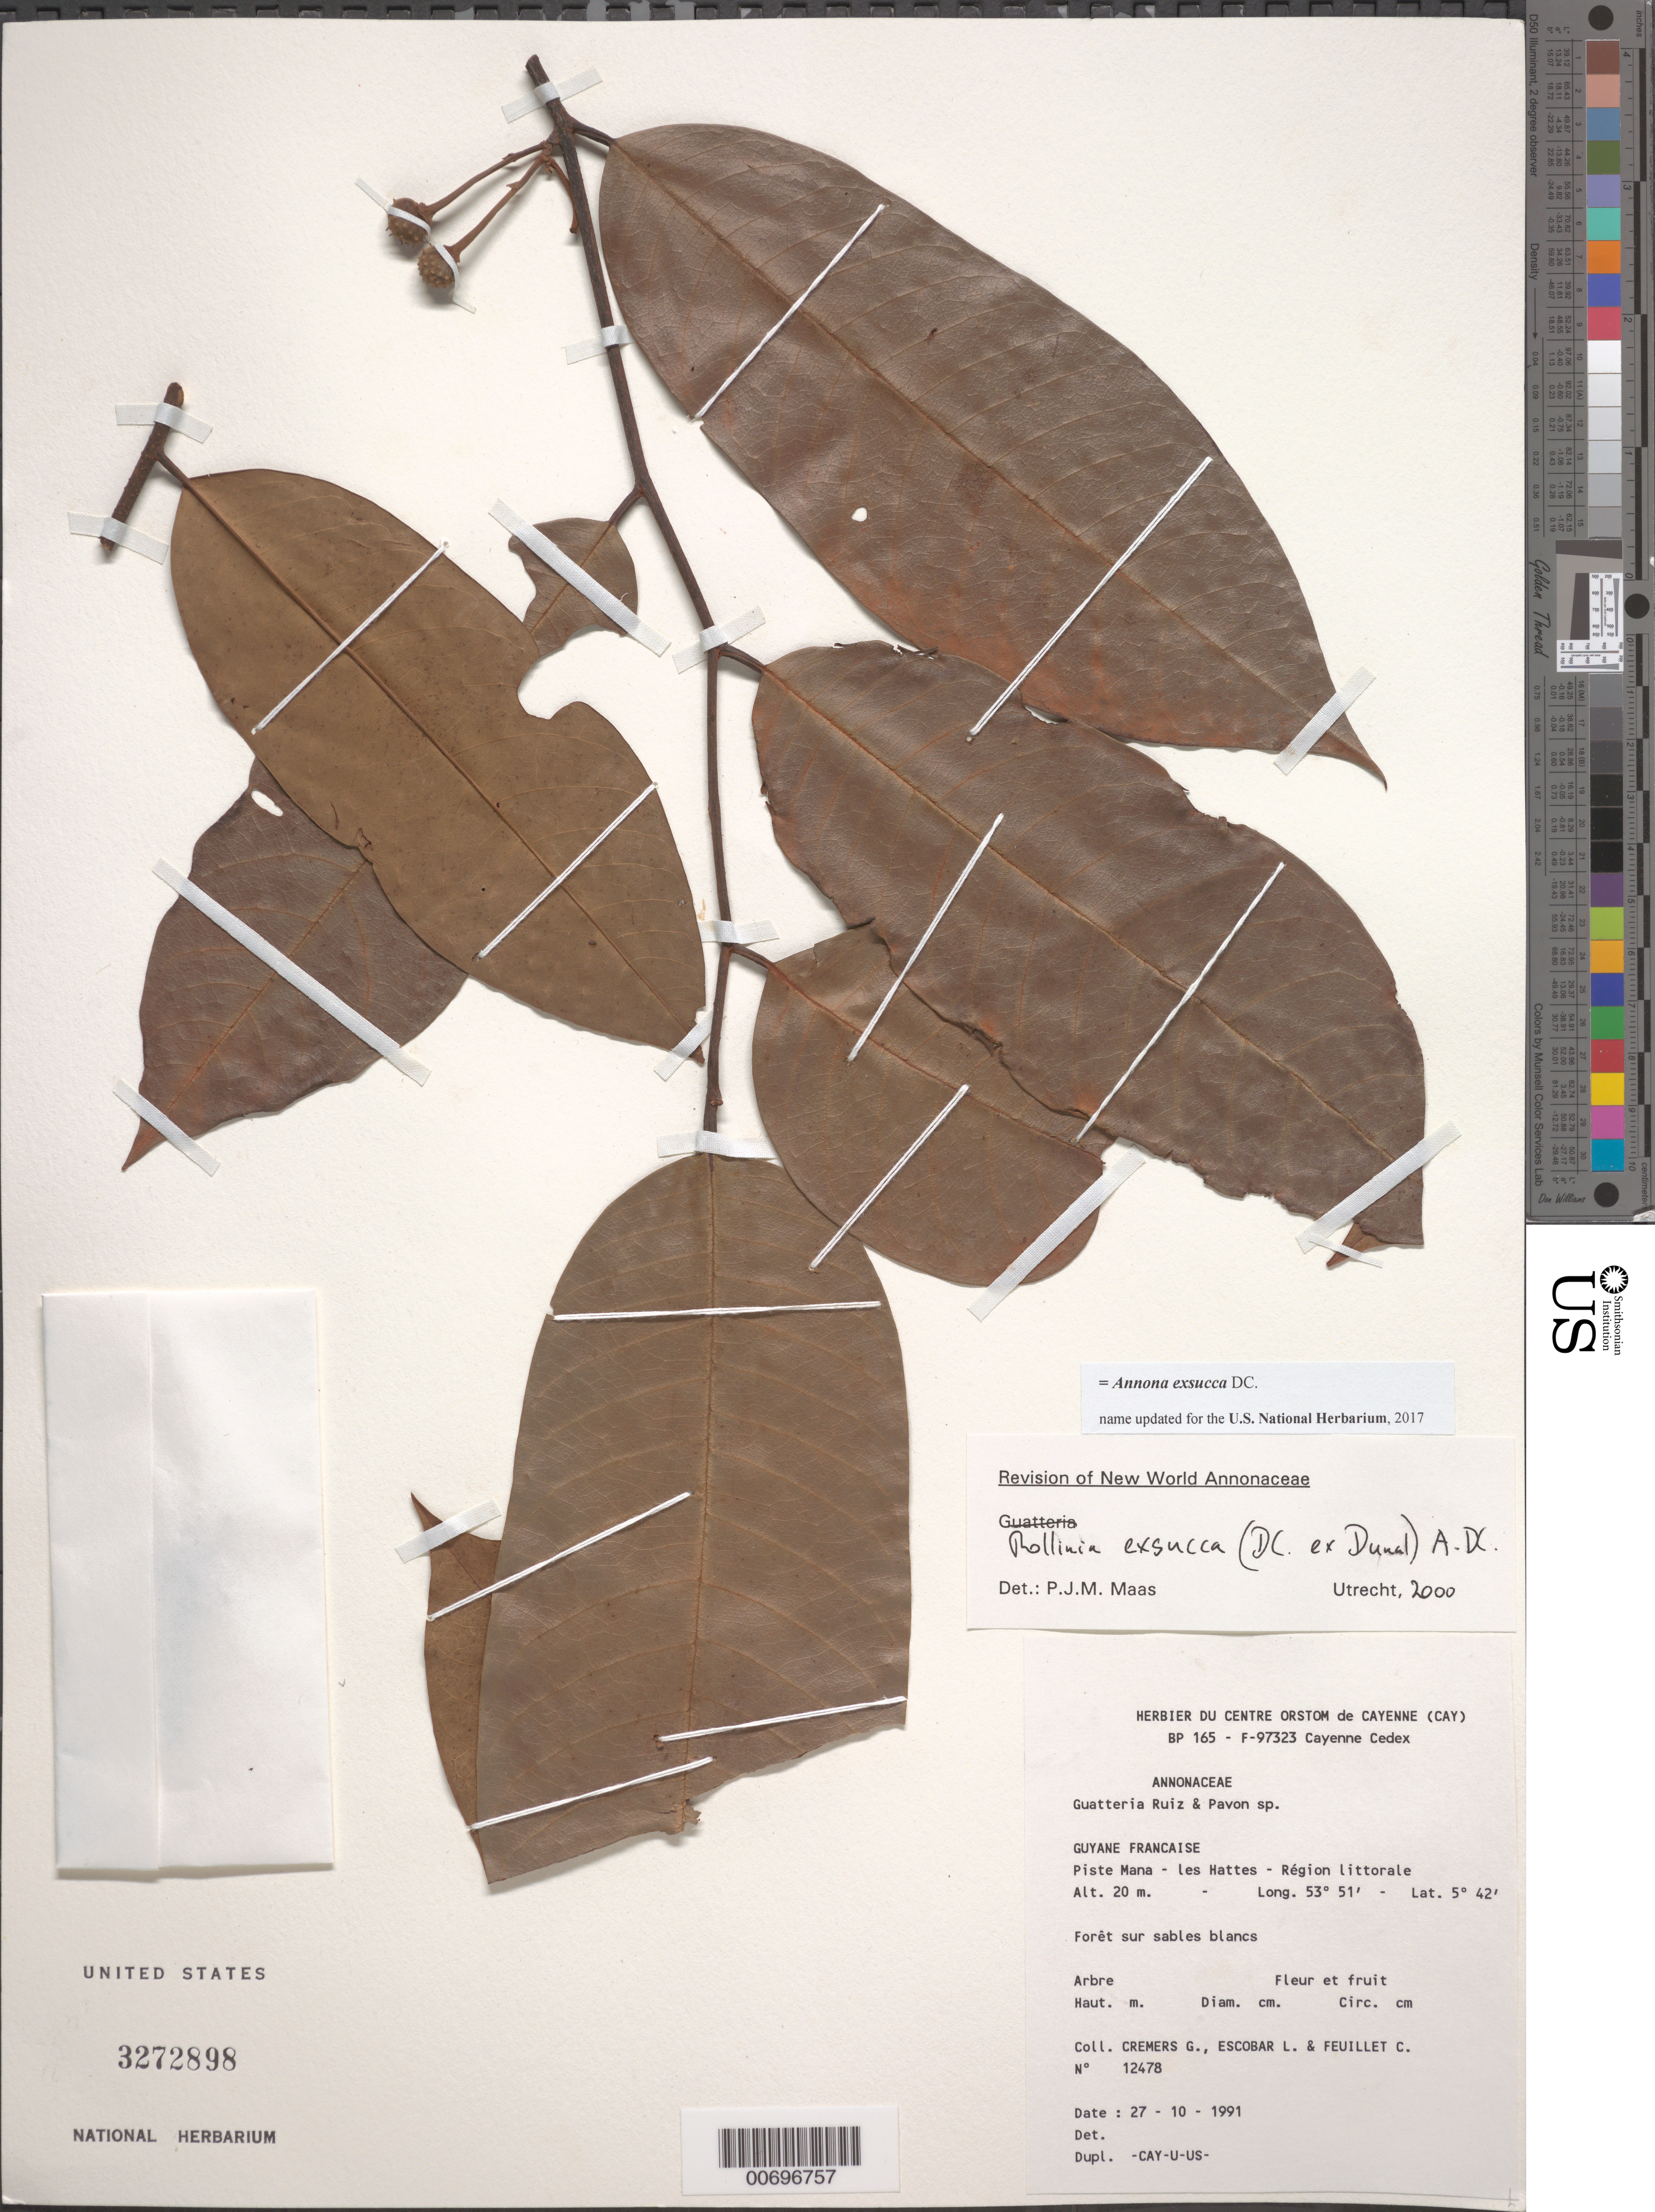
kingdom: Plantae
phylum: Tracheophyta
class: Magnoliopsida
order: Magnoliales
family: Annonaceae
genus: Annona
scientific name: Annona exsucca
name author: DC. ex Dunal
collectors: G. Cremers, L. Escobar & C. Feuillet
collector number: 12478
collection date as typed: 27-Oct-91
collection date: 1991-10-27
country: French Guiana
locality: Piste Mana, les Hattes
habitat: Forest on white sand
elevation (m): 20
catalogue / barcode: US 3272898